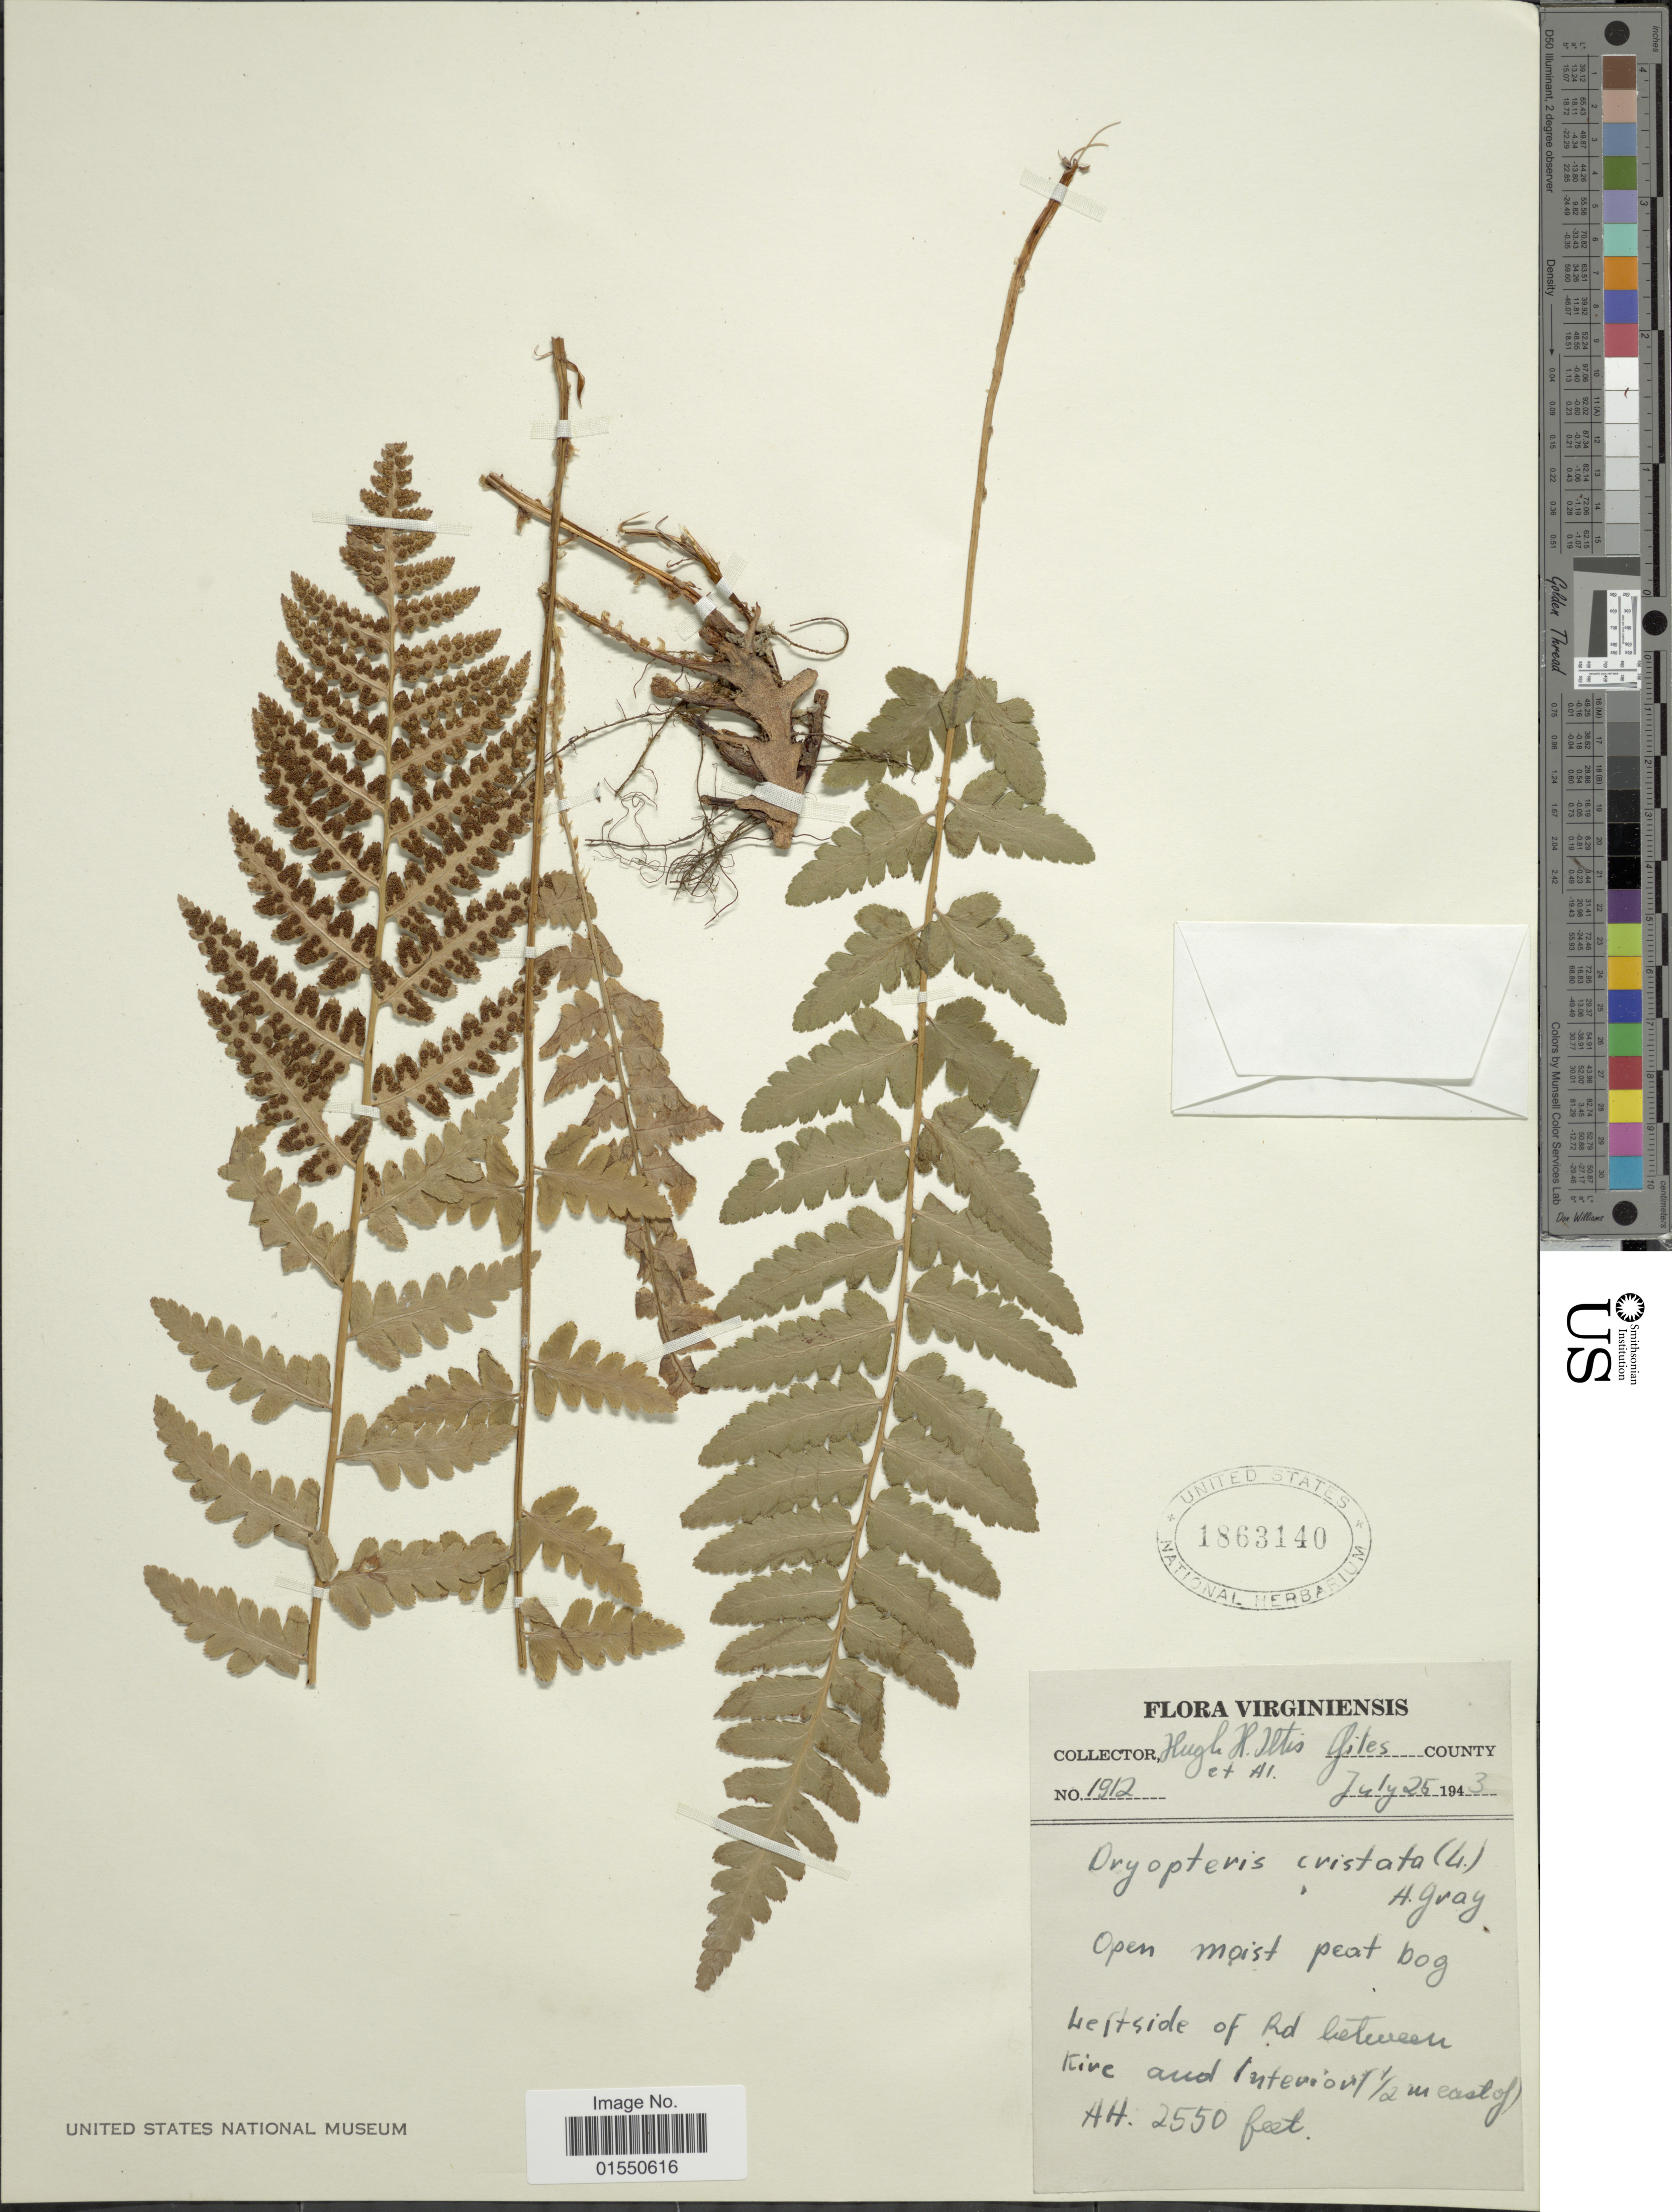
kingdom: Plantae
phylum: Tracheophyta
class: Polypodiopsida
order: Polypodiales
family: Dryopteridaceae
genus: Dryopteris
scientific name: Dryopteris cristata var. spinulosa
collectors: H. H. Iltis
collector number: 1912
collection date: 1943-07-25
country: United States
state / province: Virginia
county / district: Giles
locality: Leftside of Rd between Kire and interior 1 ½ m east of H.H.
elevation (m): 777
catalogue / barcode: US 1863140